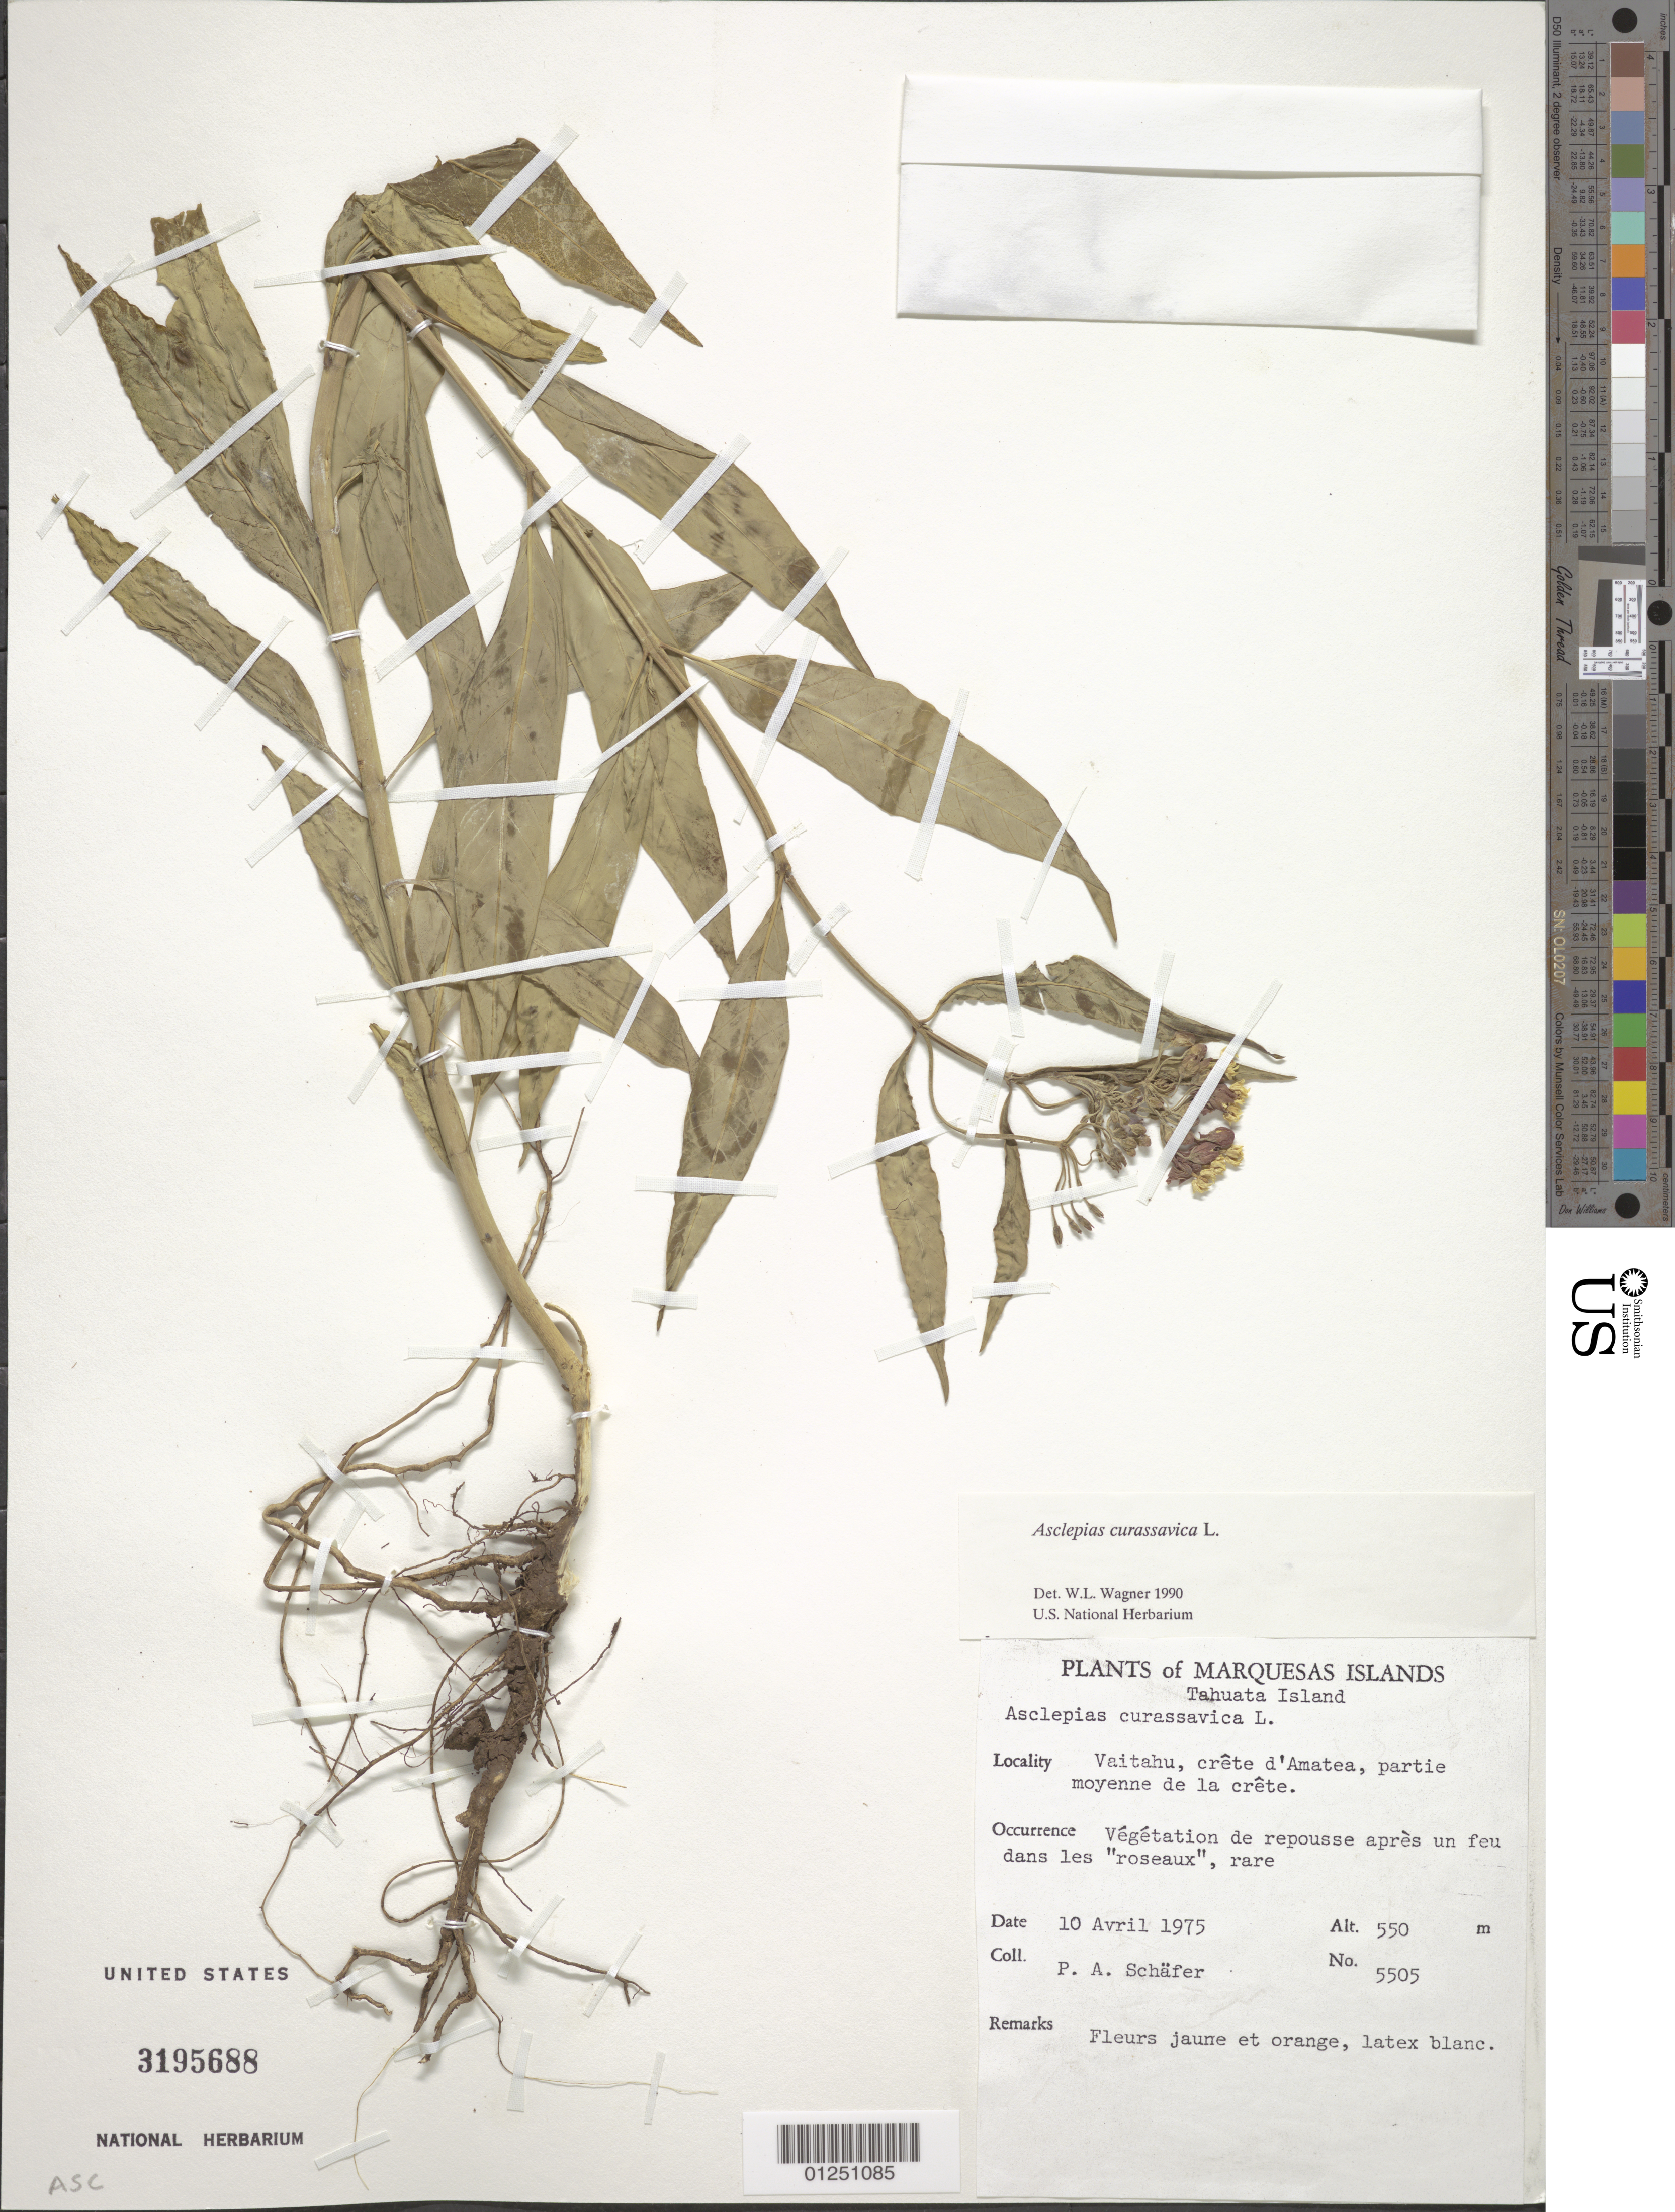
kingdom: Plantae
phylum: Tracheophyta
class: Magnoliopsida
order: Gentianales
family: Apocynaceae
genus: Asclepias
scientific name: Asclepias curassavica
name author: L.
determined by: Wagner, W. L., (BOT), Smithsonian Institution - National Museum of Natural History (UNITED STATES)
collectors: P. A. Schäfer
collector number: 5505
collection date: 1975-04-10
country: French Polynesia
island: Tahuata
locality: Vaitahu, crête d'Amatea, partie moyenne de la crête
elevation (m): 550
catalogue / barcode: US 3195688